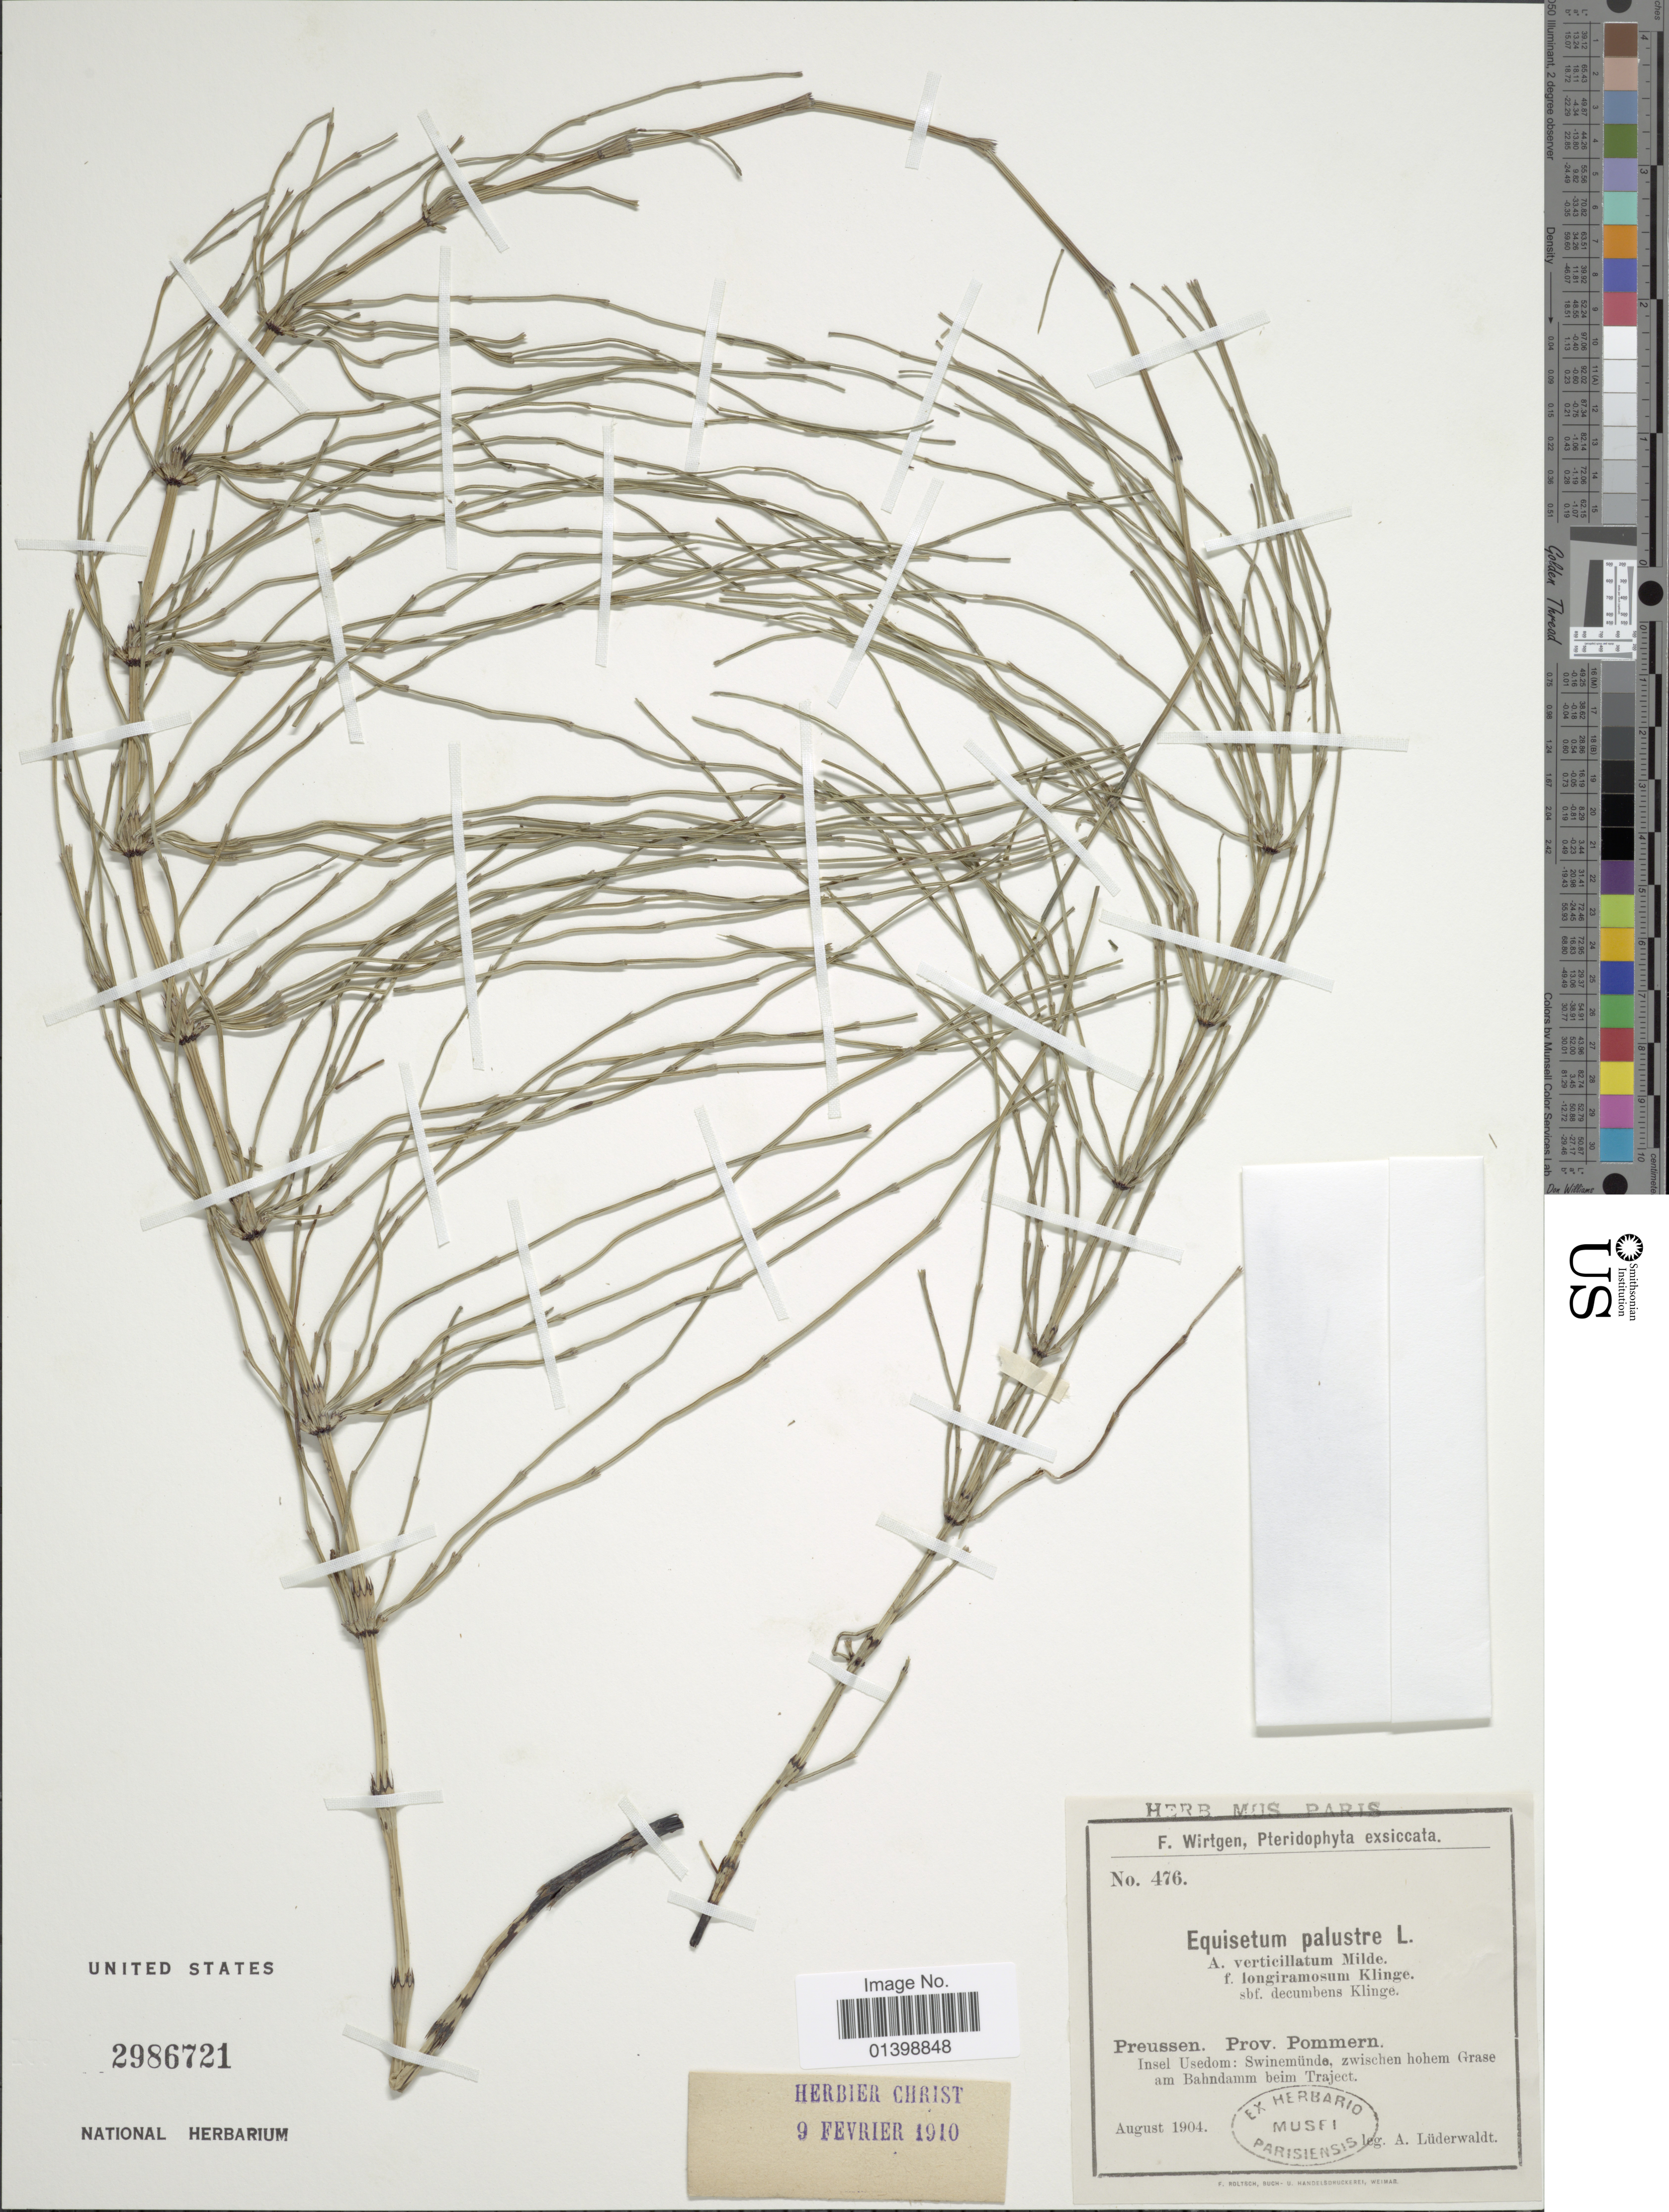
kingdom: Plantae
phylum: Tracheophyta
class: Polypodiopsida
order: Equisetales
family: Equisetaceae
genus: Equisetum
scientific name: Equisetum palustre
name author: L.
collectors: A. Lüderwaldt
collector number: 476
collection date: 1904-08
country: Germany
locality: Preussen, Prov. Pommern, Insel Usedom: Swinemünde, zwischen hohem Grase am Bahndamm beim Traject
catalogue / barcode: US 2986721